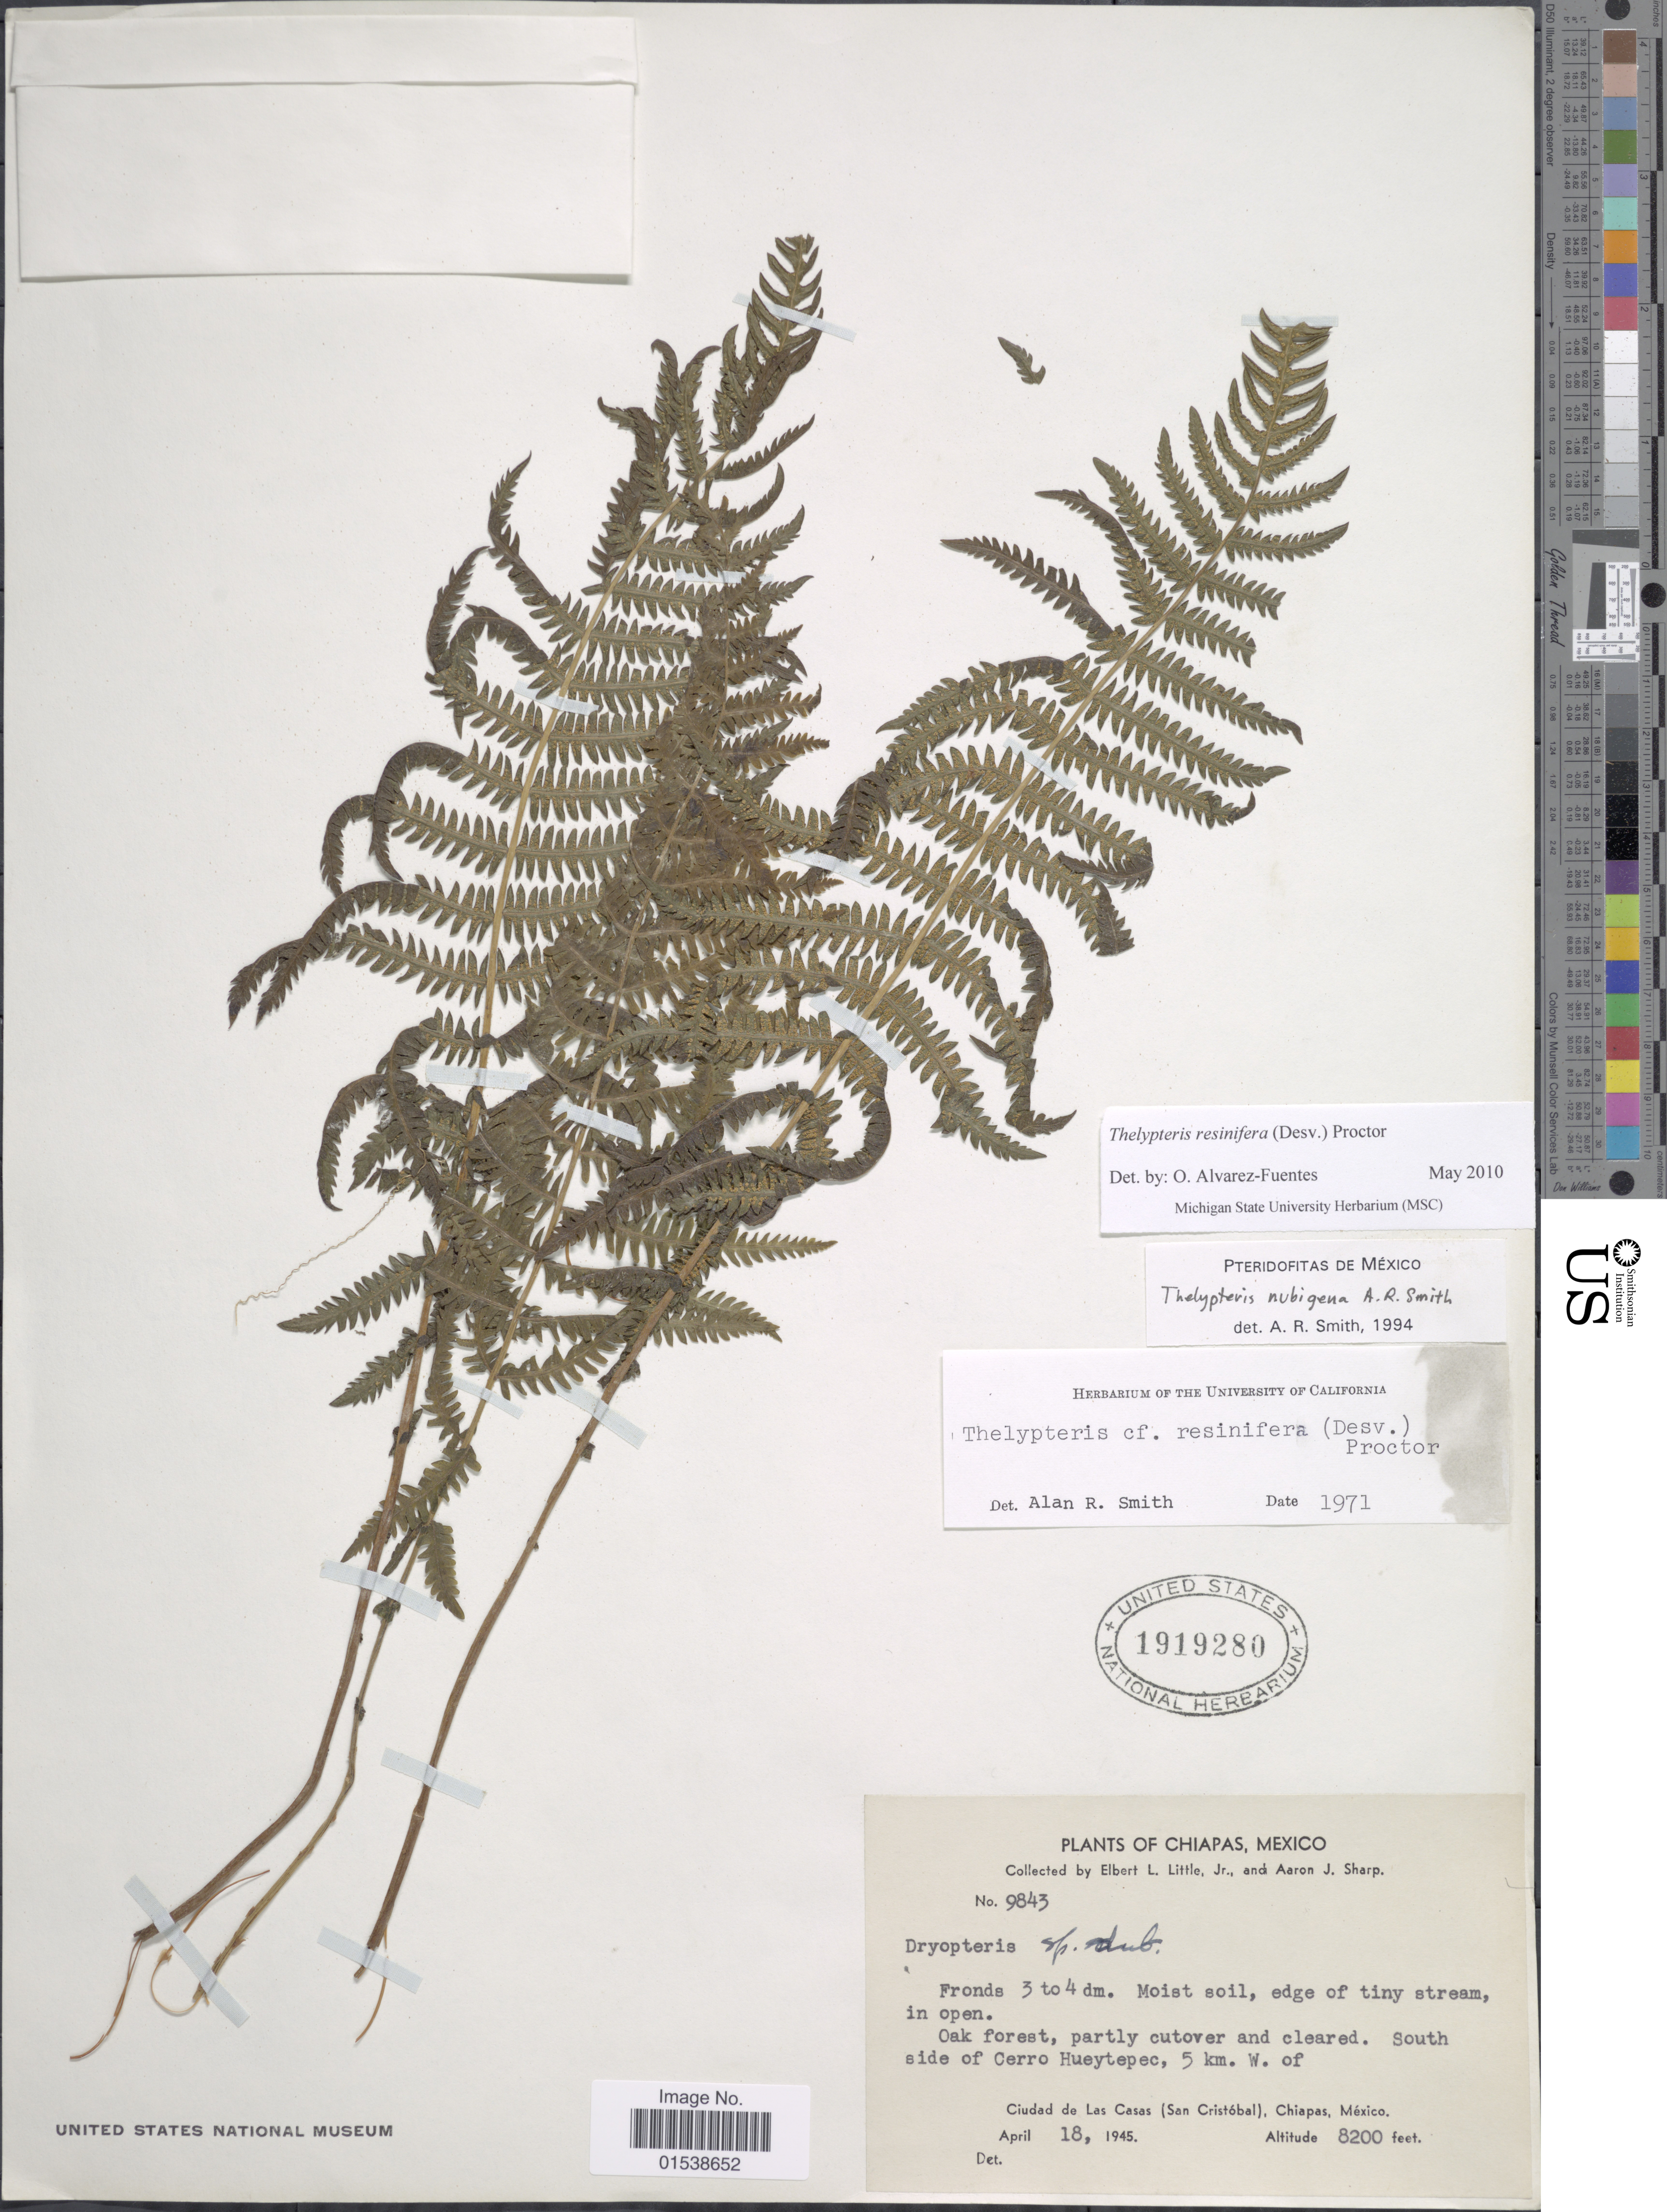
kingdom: Plantae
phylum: Tracheophyta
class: Polypodiopsida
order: Polypodiales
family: Thelypteridaceae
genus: Amauropelta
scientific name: Amauropelta resinifera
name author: (Desv.) Pic. Serm.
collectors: E. L. Little & Mrs A. J. Sharp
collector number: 9843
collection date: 1945-04-18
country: Mexico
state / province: Chiapas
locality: South side of Cerro Hueytepec, 5 km W of Ciudad de Las Casas (Sn Cristobal), Chiapas, Mexico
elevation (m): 2499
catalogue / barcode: US 1919280